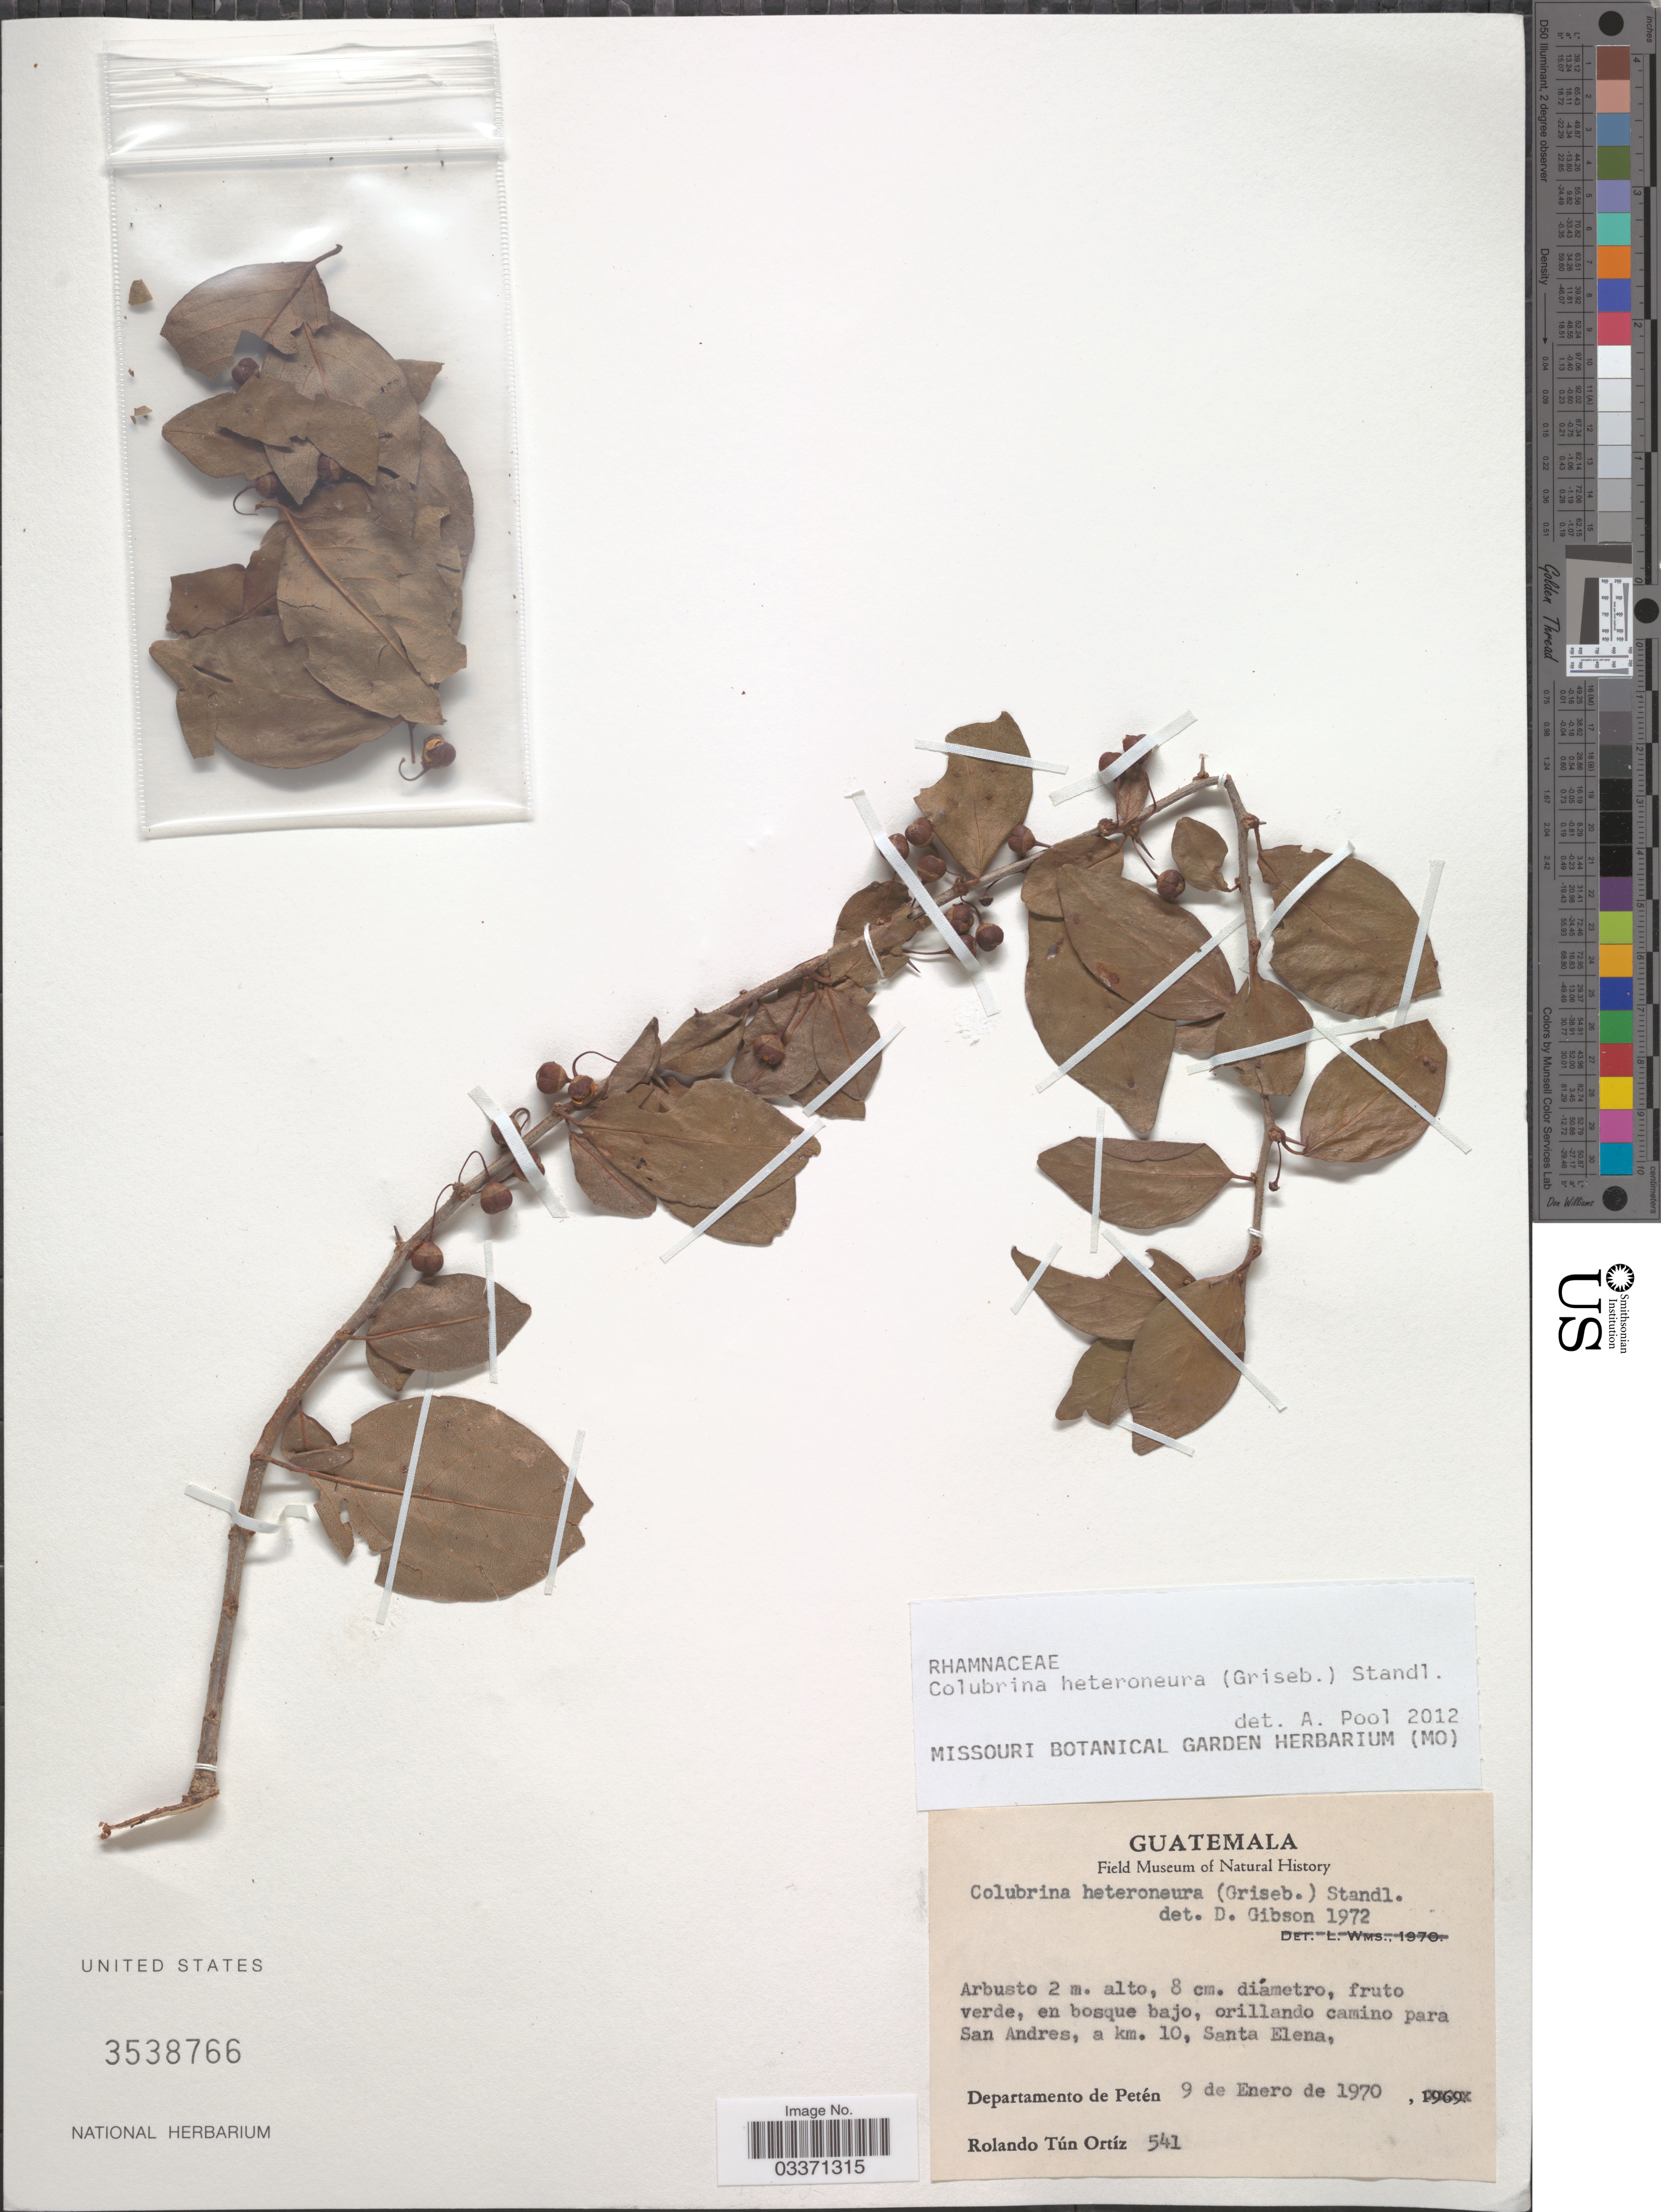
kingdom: Plantae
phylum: Tracheophyta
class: Magnoliopsida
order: Rosales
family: Rhamnaceae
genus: Colubrina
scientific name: Colubrina heteroneura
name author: (Griseb.) Standl.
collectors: R. T. Ortíz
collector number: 541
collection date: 1970-01-09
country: Guatemala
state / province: El Petén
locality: En bosque bajo, orillando camino para San Andres, a km. 10, Santa Elena, Departamento de Petén.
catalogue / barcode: US 3538766